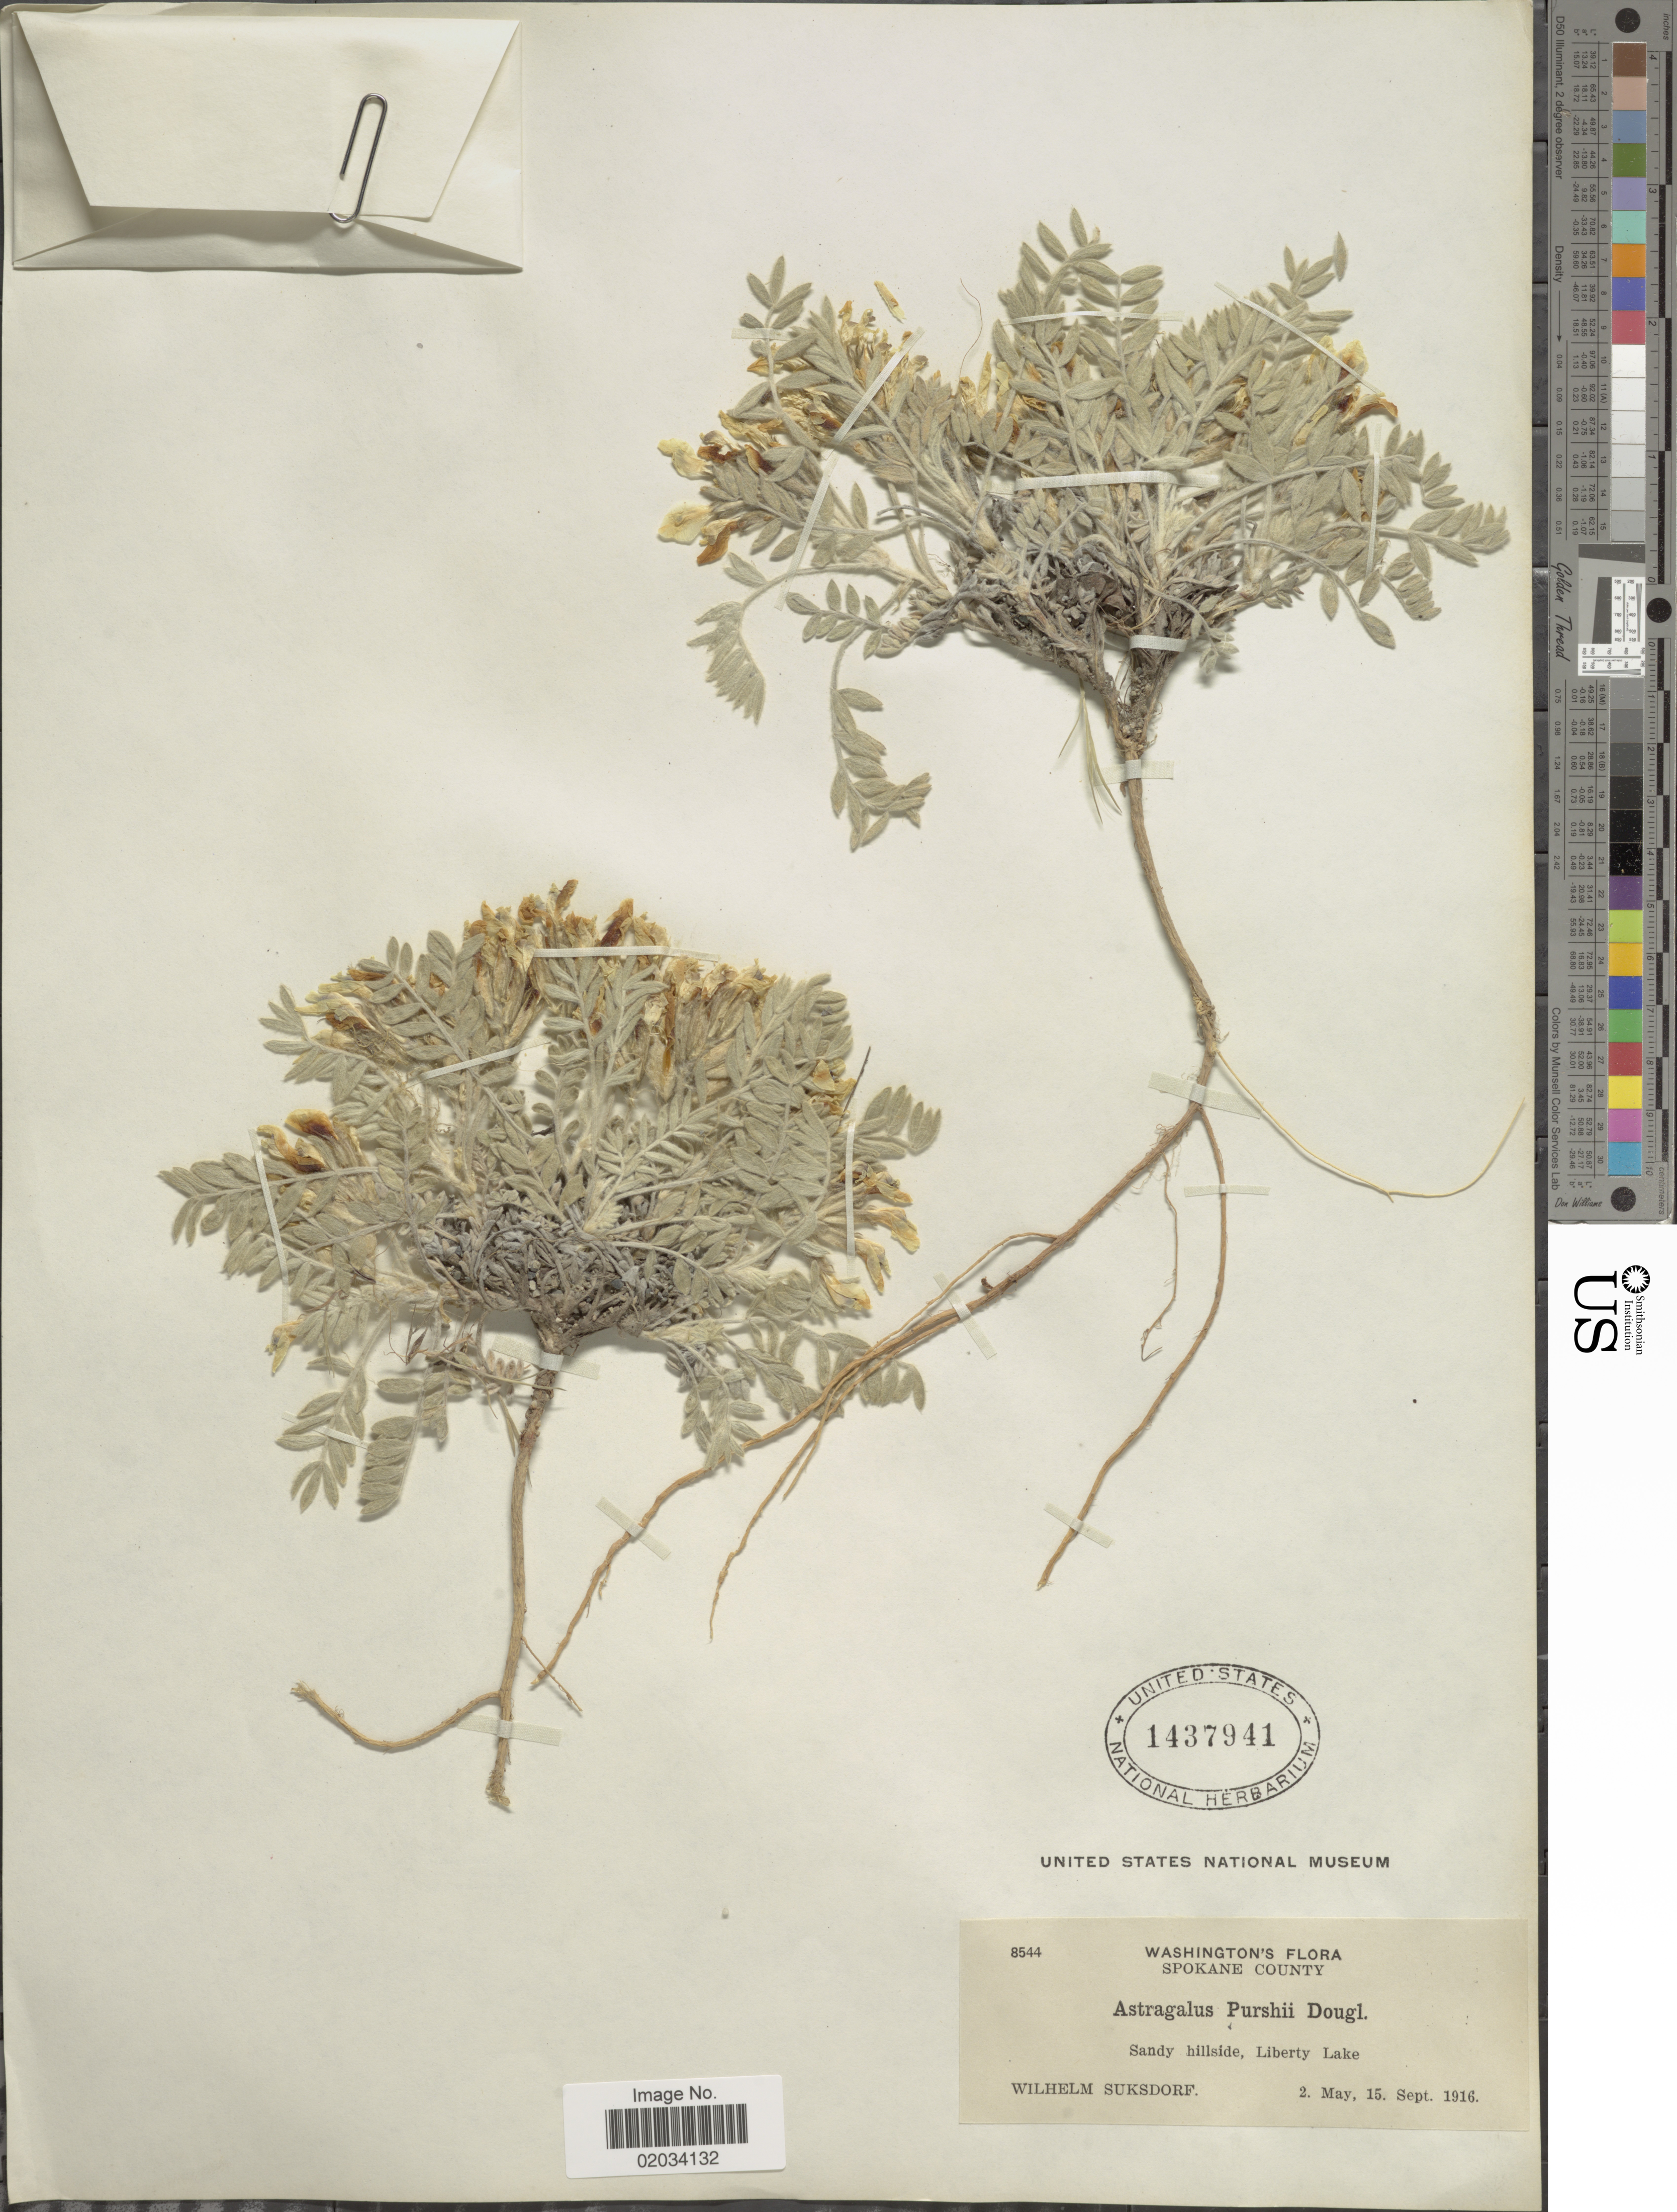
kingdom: Plantae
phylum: Tracheophyta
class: Magnoliopsida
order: Fabales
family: Fabaceae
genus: Astragalus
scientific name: Astragalus purshii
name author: Douglas ex Hook.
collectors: W. N. Suksdorf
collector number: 8544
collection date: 1916-05-02/1916-09-15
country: United States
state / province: Washington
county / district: Spokane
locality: Washington, Spokane County, Liberty Lake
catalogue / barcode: US 1437941